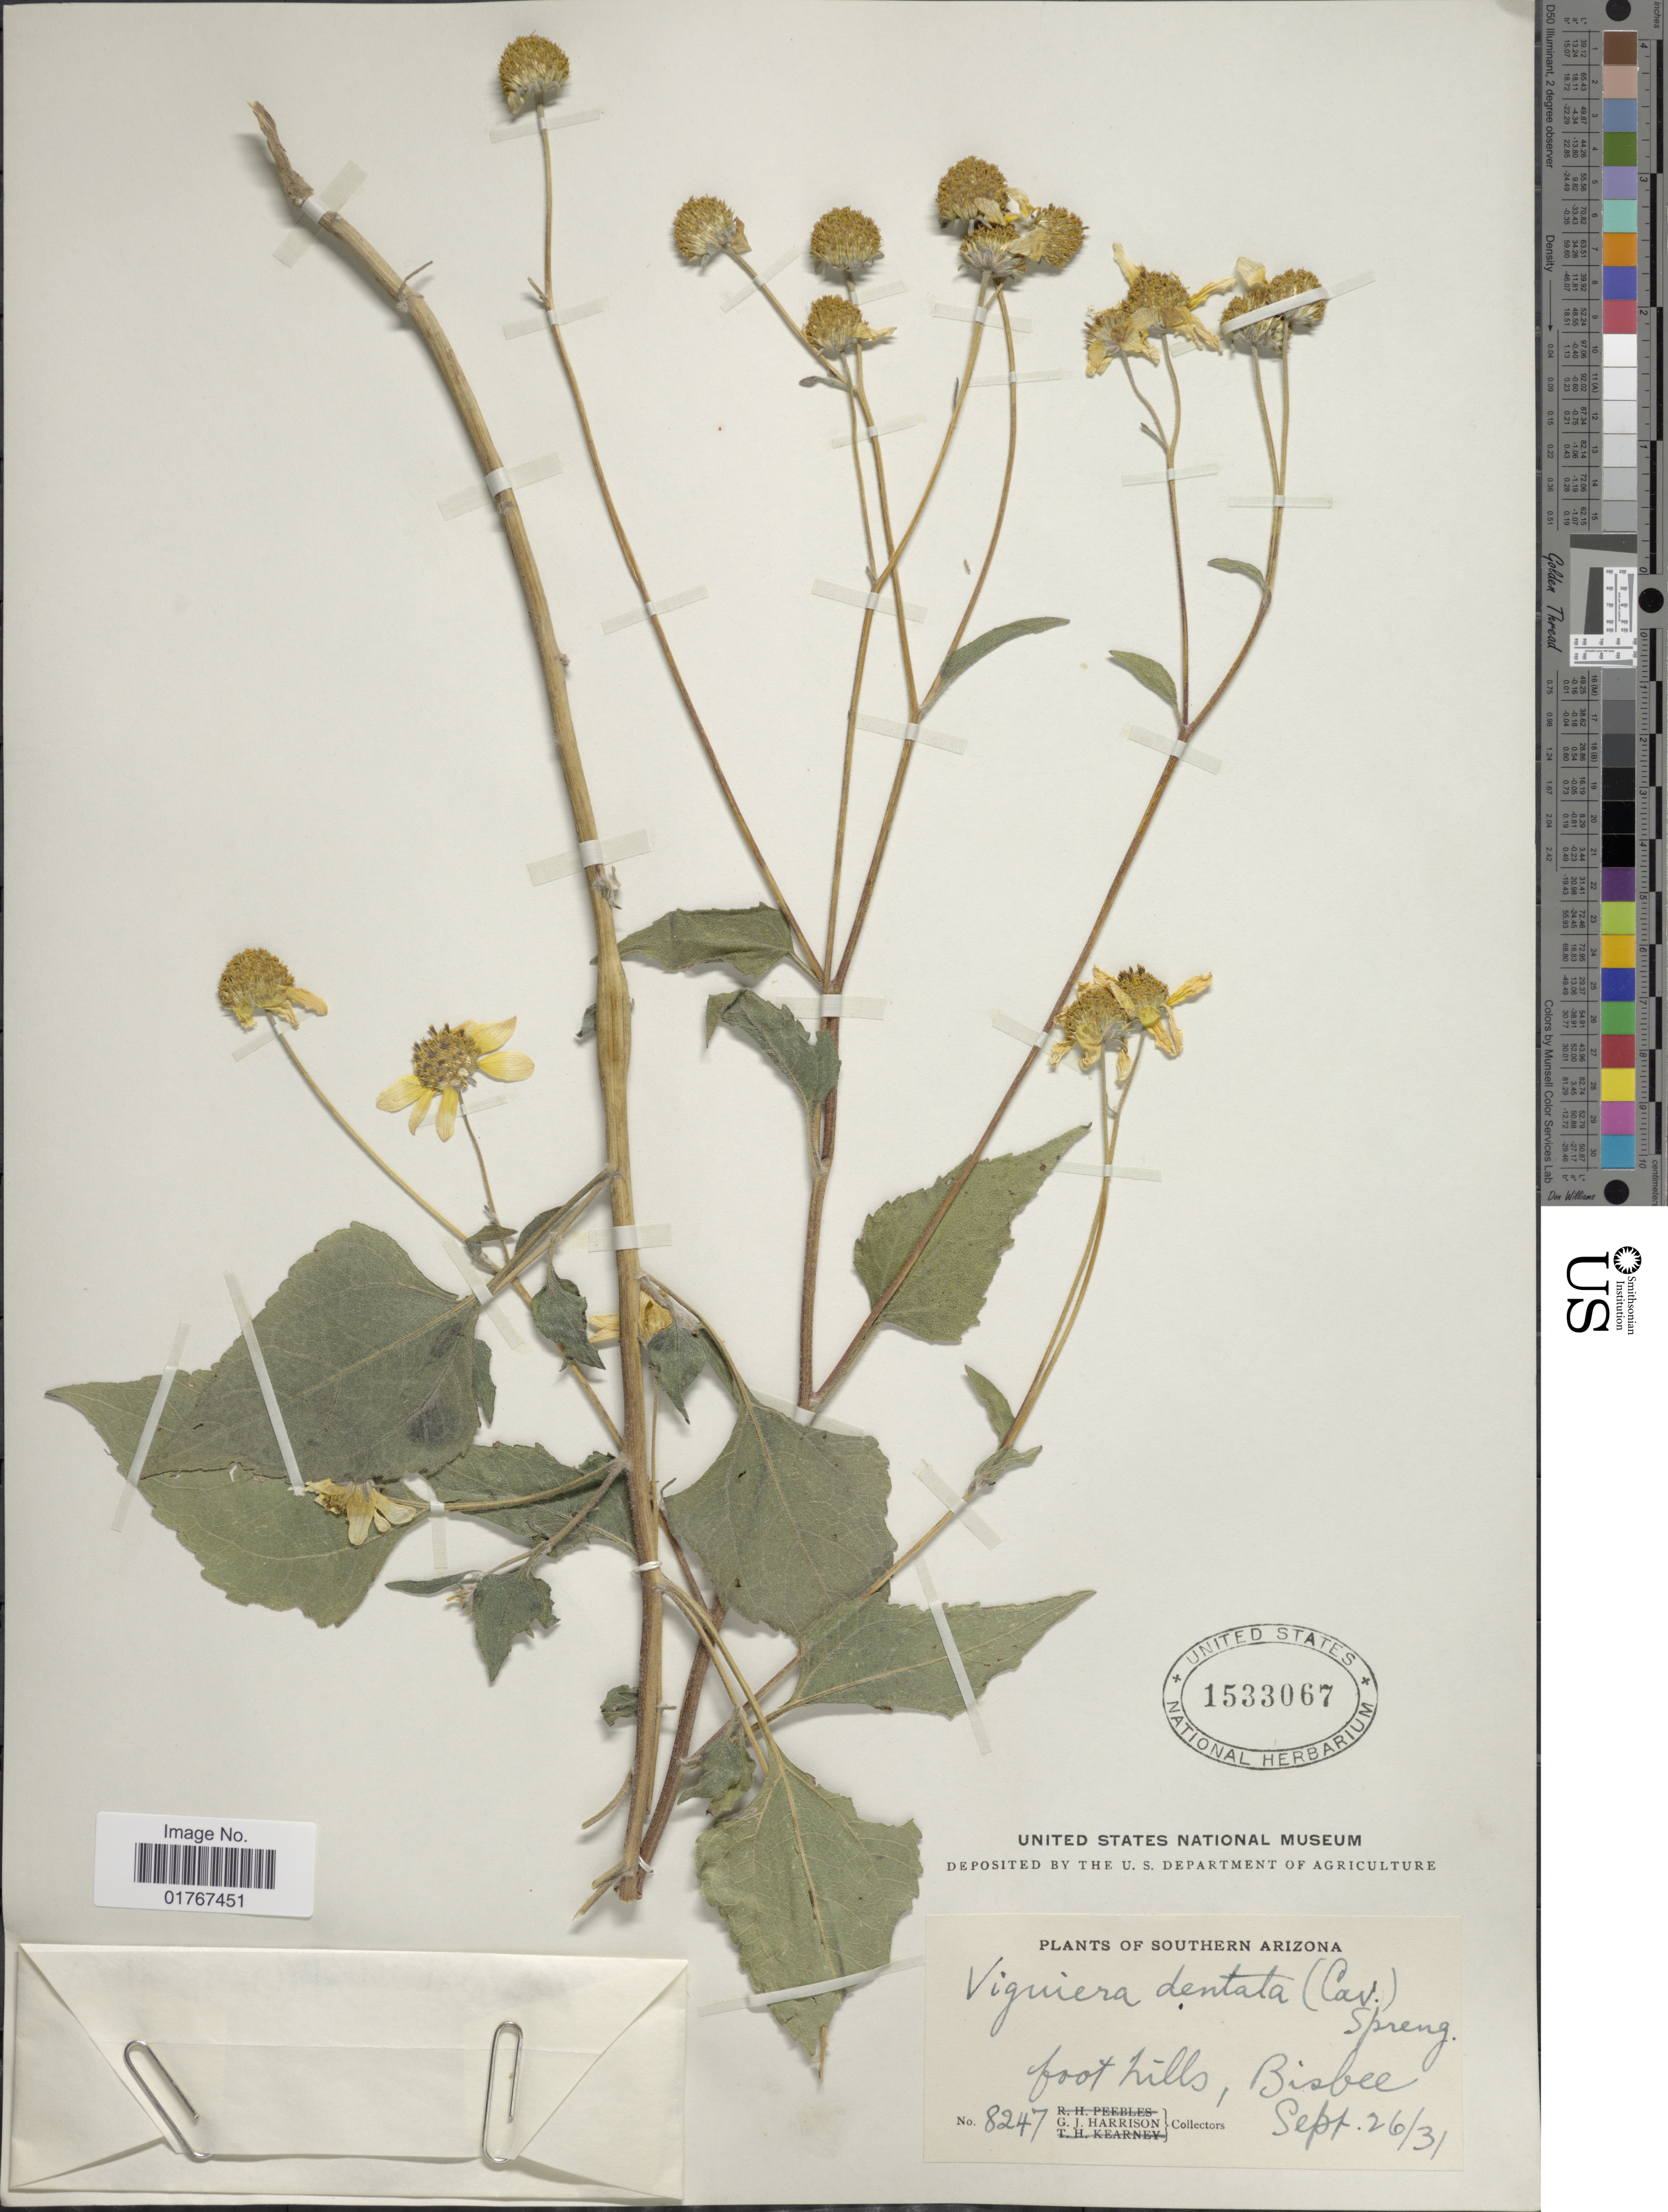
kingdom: Plantae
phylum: Tracheophyta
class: Magnoliopsida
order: Asterales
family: Asteraceae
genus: Viguiera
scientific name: Viguiera dentata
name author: (Cav.) Spreng.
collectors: G. J. Harrison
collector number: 8247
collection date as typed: Transcribed d/m/y: 26/9/31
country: United States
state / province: Arizona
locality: Southern Arizona, foothills, Bisbee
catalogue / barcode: US 1533067